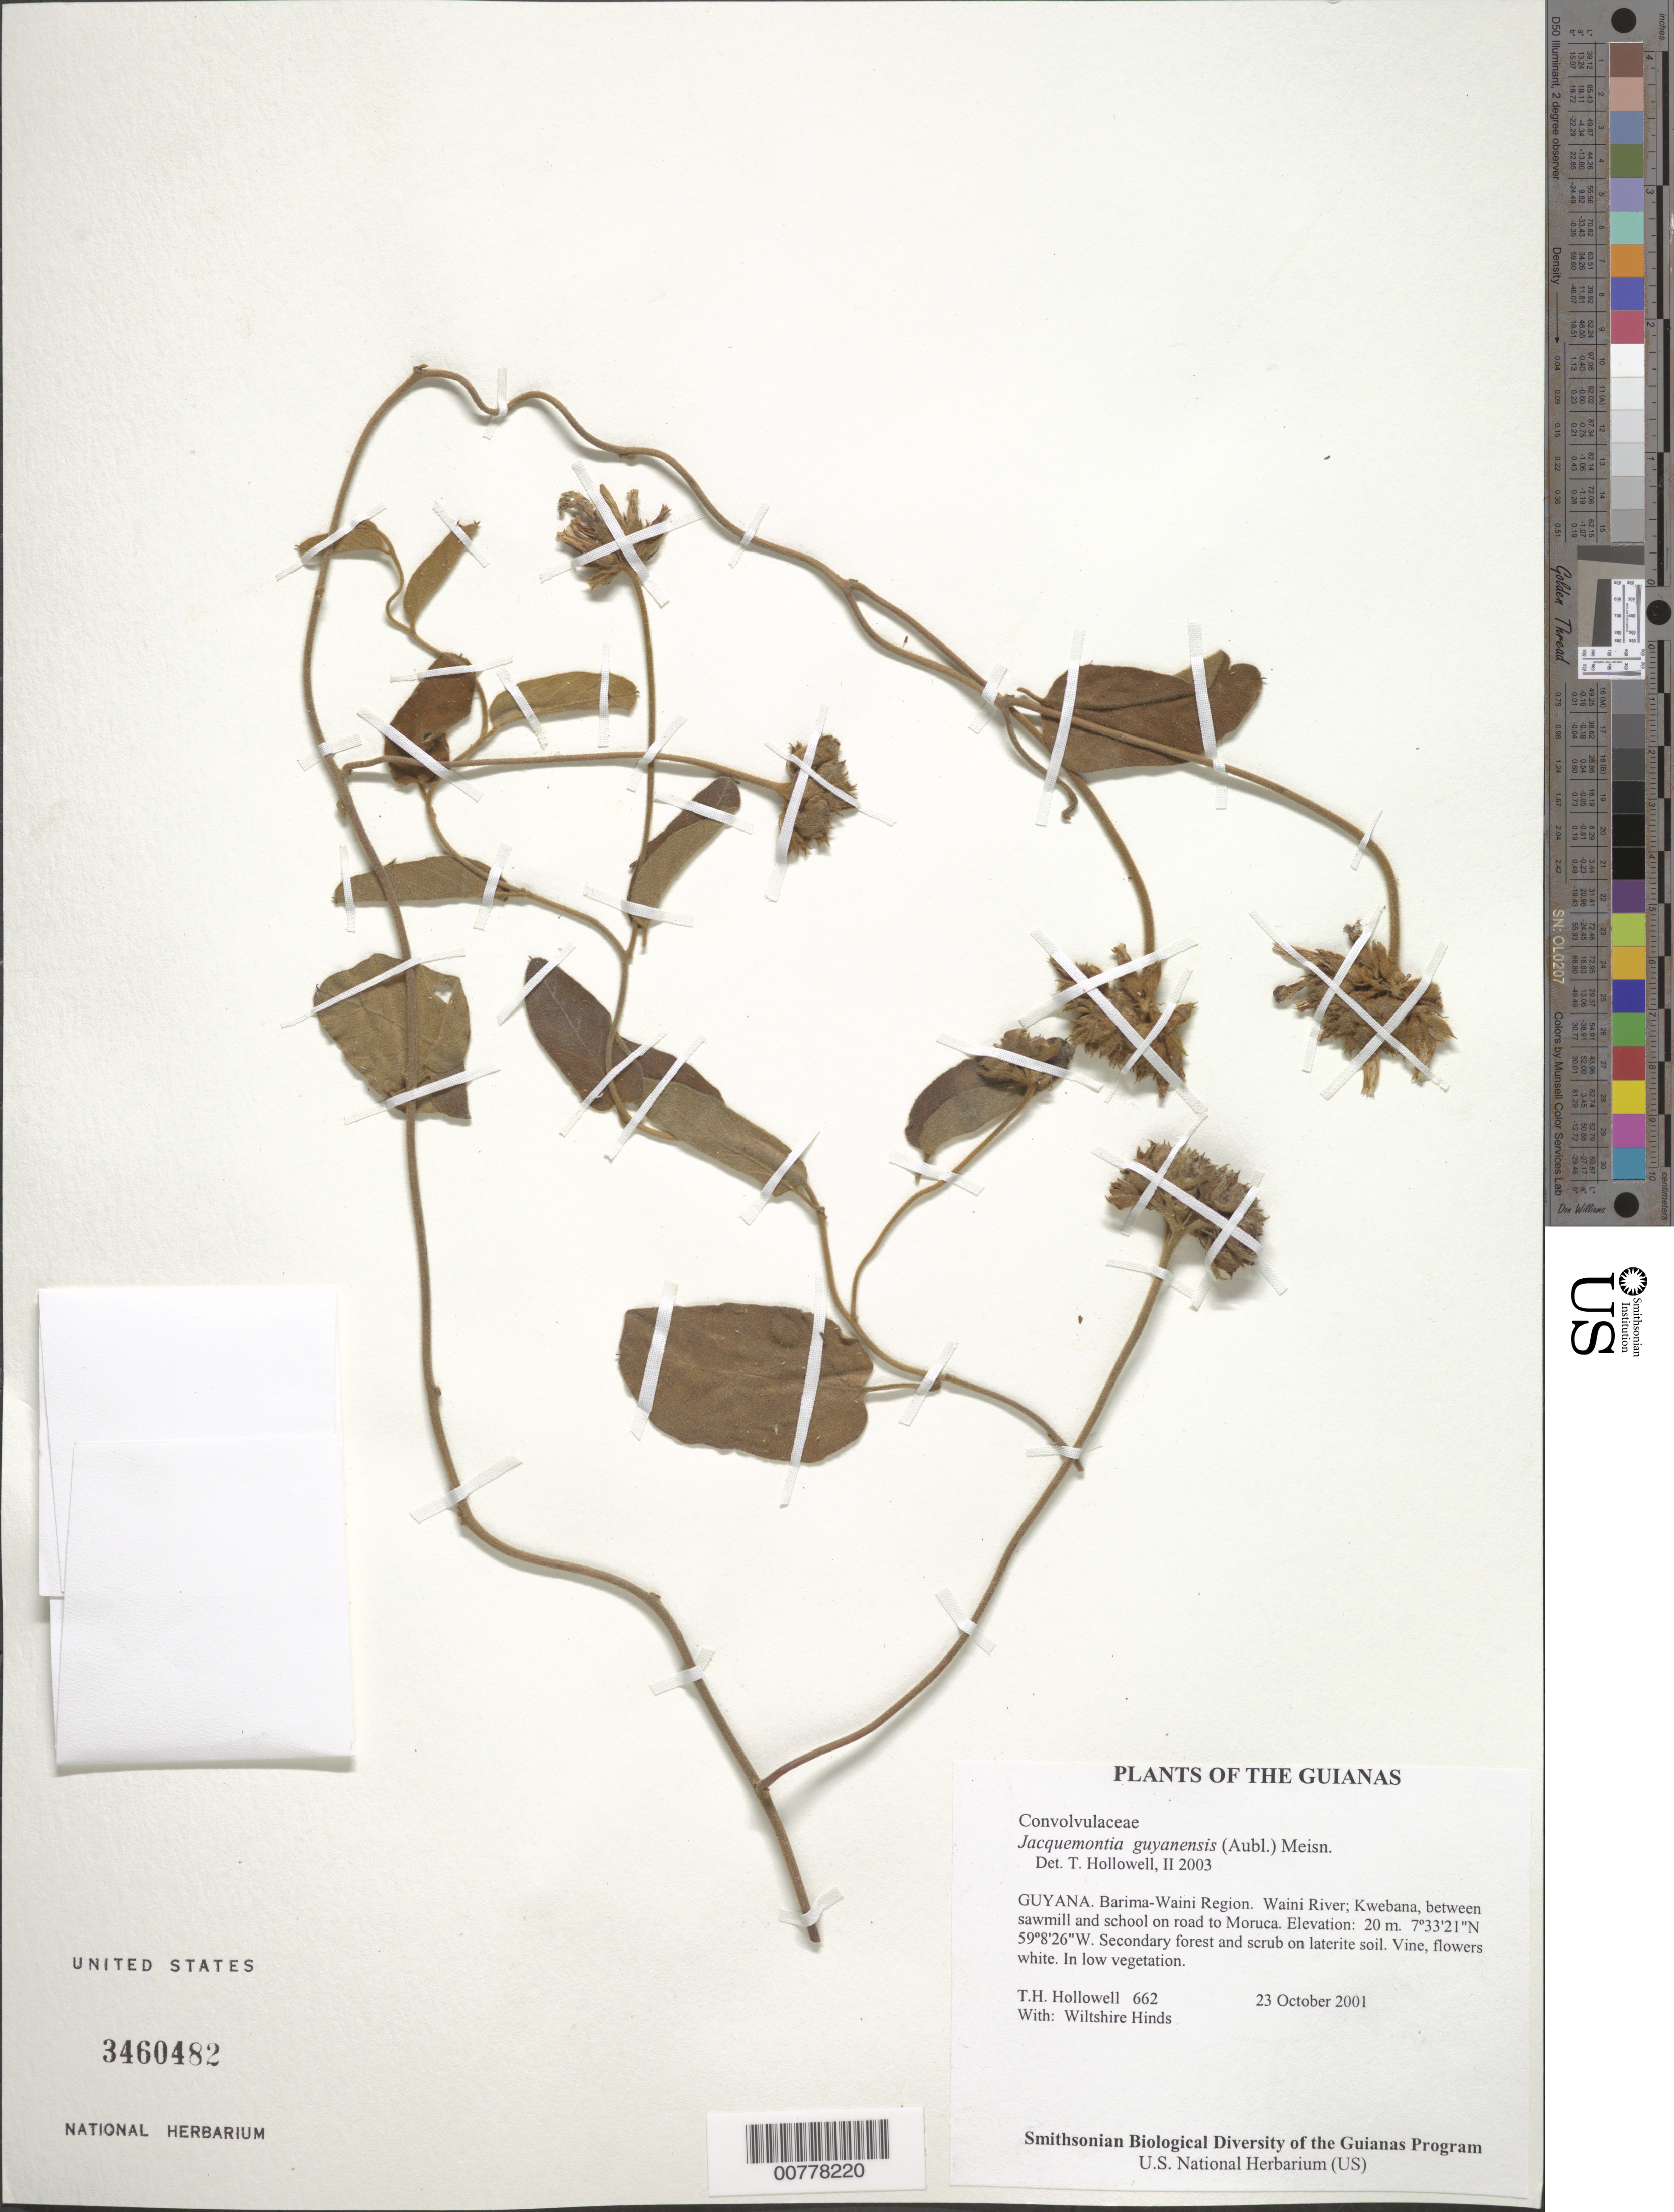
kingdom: Plantae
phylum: Tracheophyta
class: Magnoliopsida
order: Solanales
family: Convolvulaceae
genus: Jacquemontia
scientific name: Jacquemontia guyanensis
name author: (Aubl.) Meisn.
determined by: Hollowell, T. H., (BOT), Smithsonian Institution - National Museum of Natural History (UNITED STATES)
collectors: T. Hollowell & W. Hinds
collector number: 662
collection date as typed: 23 October 2001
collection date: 2001-10-23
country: Guyana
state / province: Barima-Waini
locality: Waini River; Kwebana, between sawmill and school on road to Moruca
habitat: Secondary forest and scrub on laterite soil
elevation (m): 20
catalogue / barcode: US 3460482